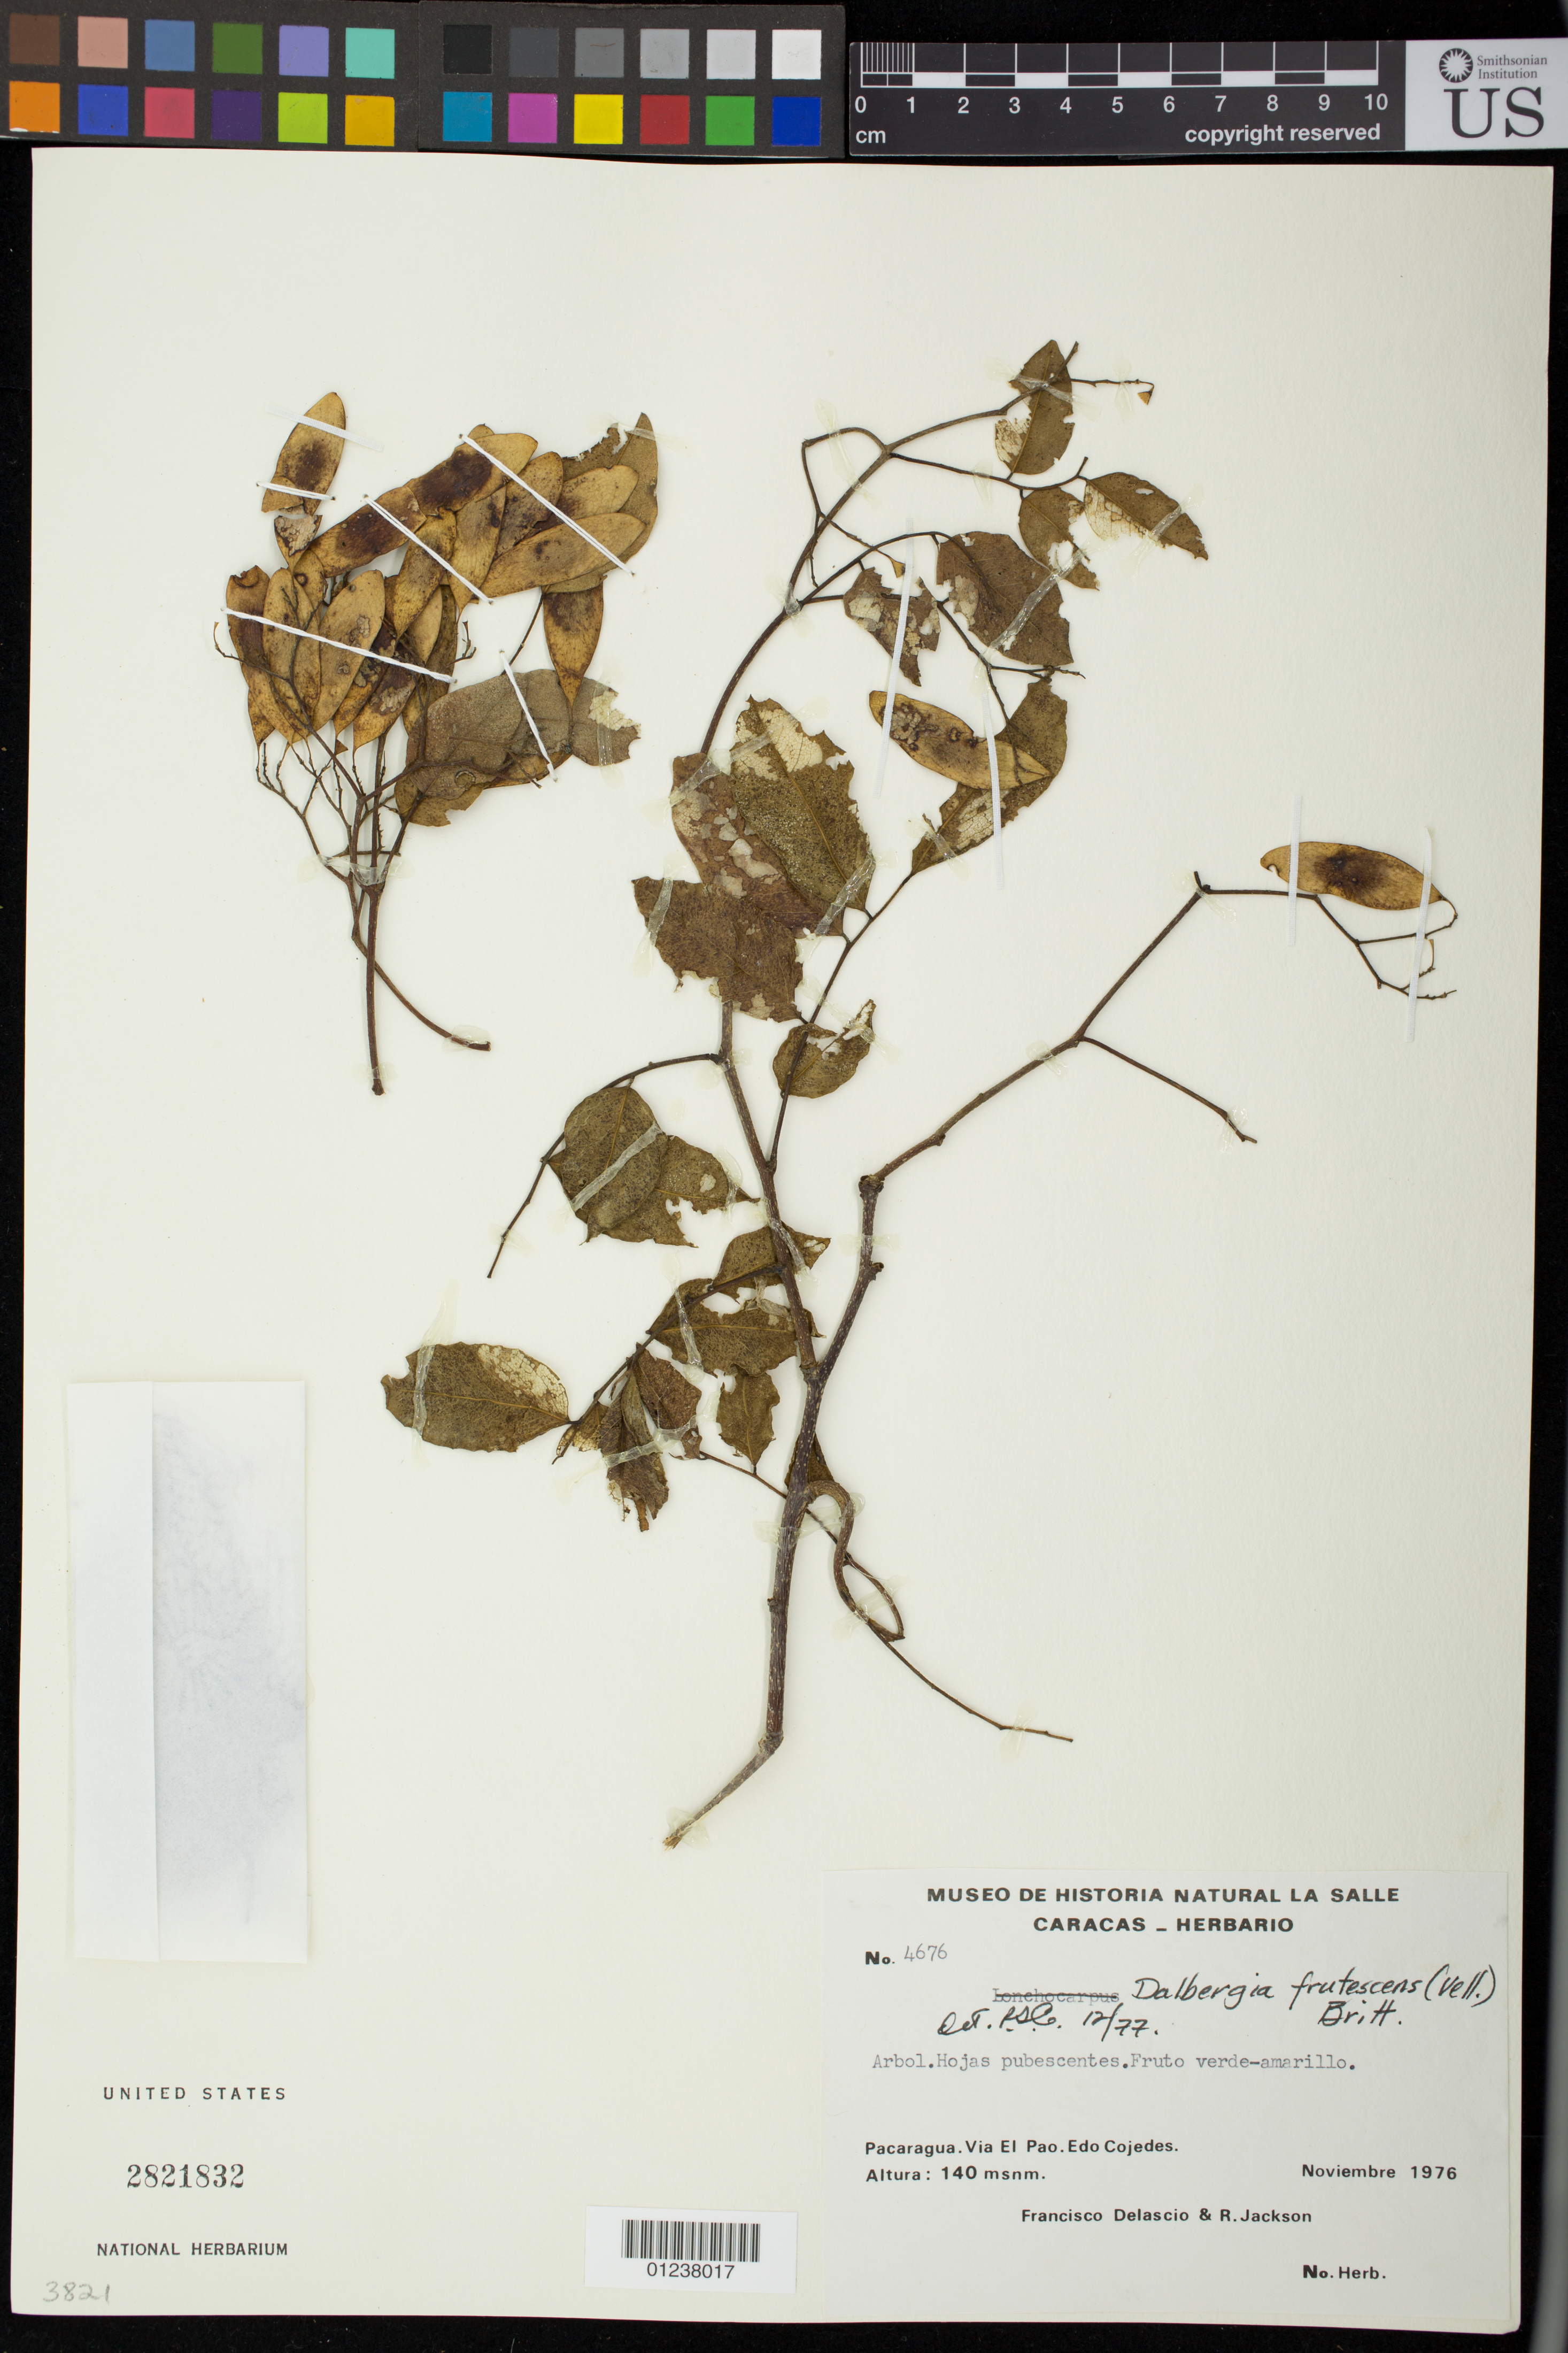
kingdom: Plantae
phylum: Tracheophyta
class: Magnoliopsida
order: Fabales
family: Fabaceae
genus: Dalbergia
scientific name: Dalbergia frutescens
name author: (Vell.) Britton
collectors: F. Delacio & R. Jackson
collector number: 4676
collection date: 1976-11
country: Venezuela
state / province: Cojedes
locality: Pacaragua. Via El Pao. Edo Cojedes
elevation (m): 140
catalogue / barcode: US 2821832